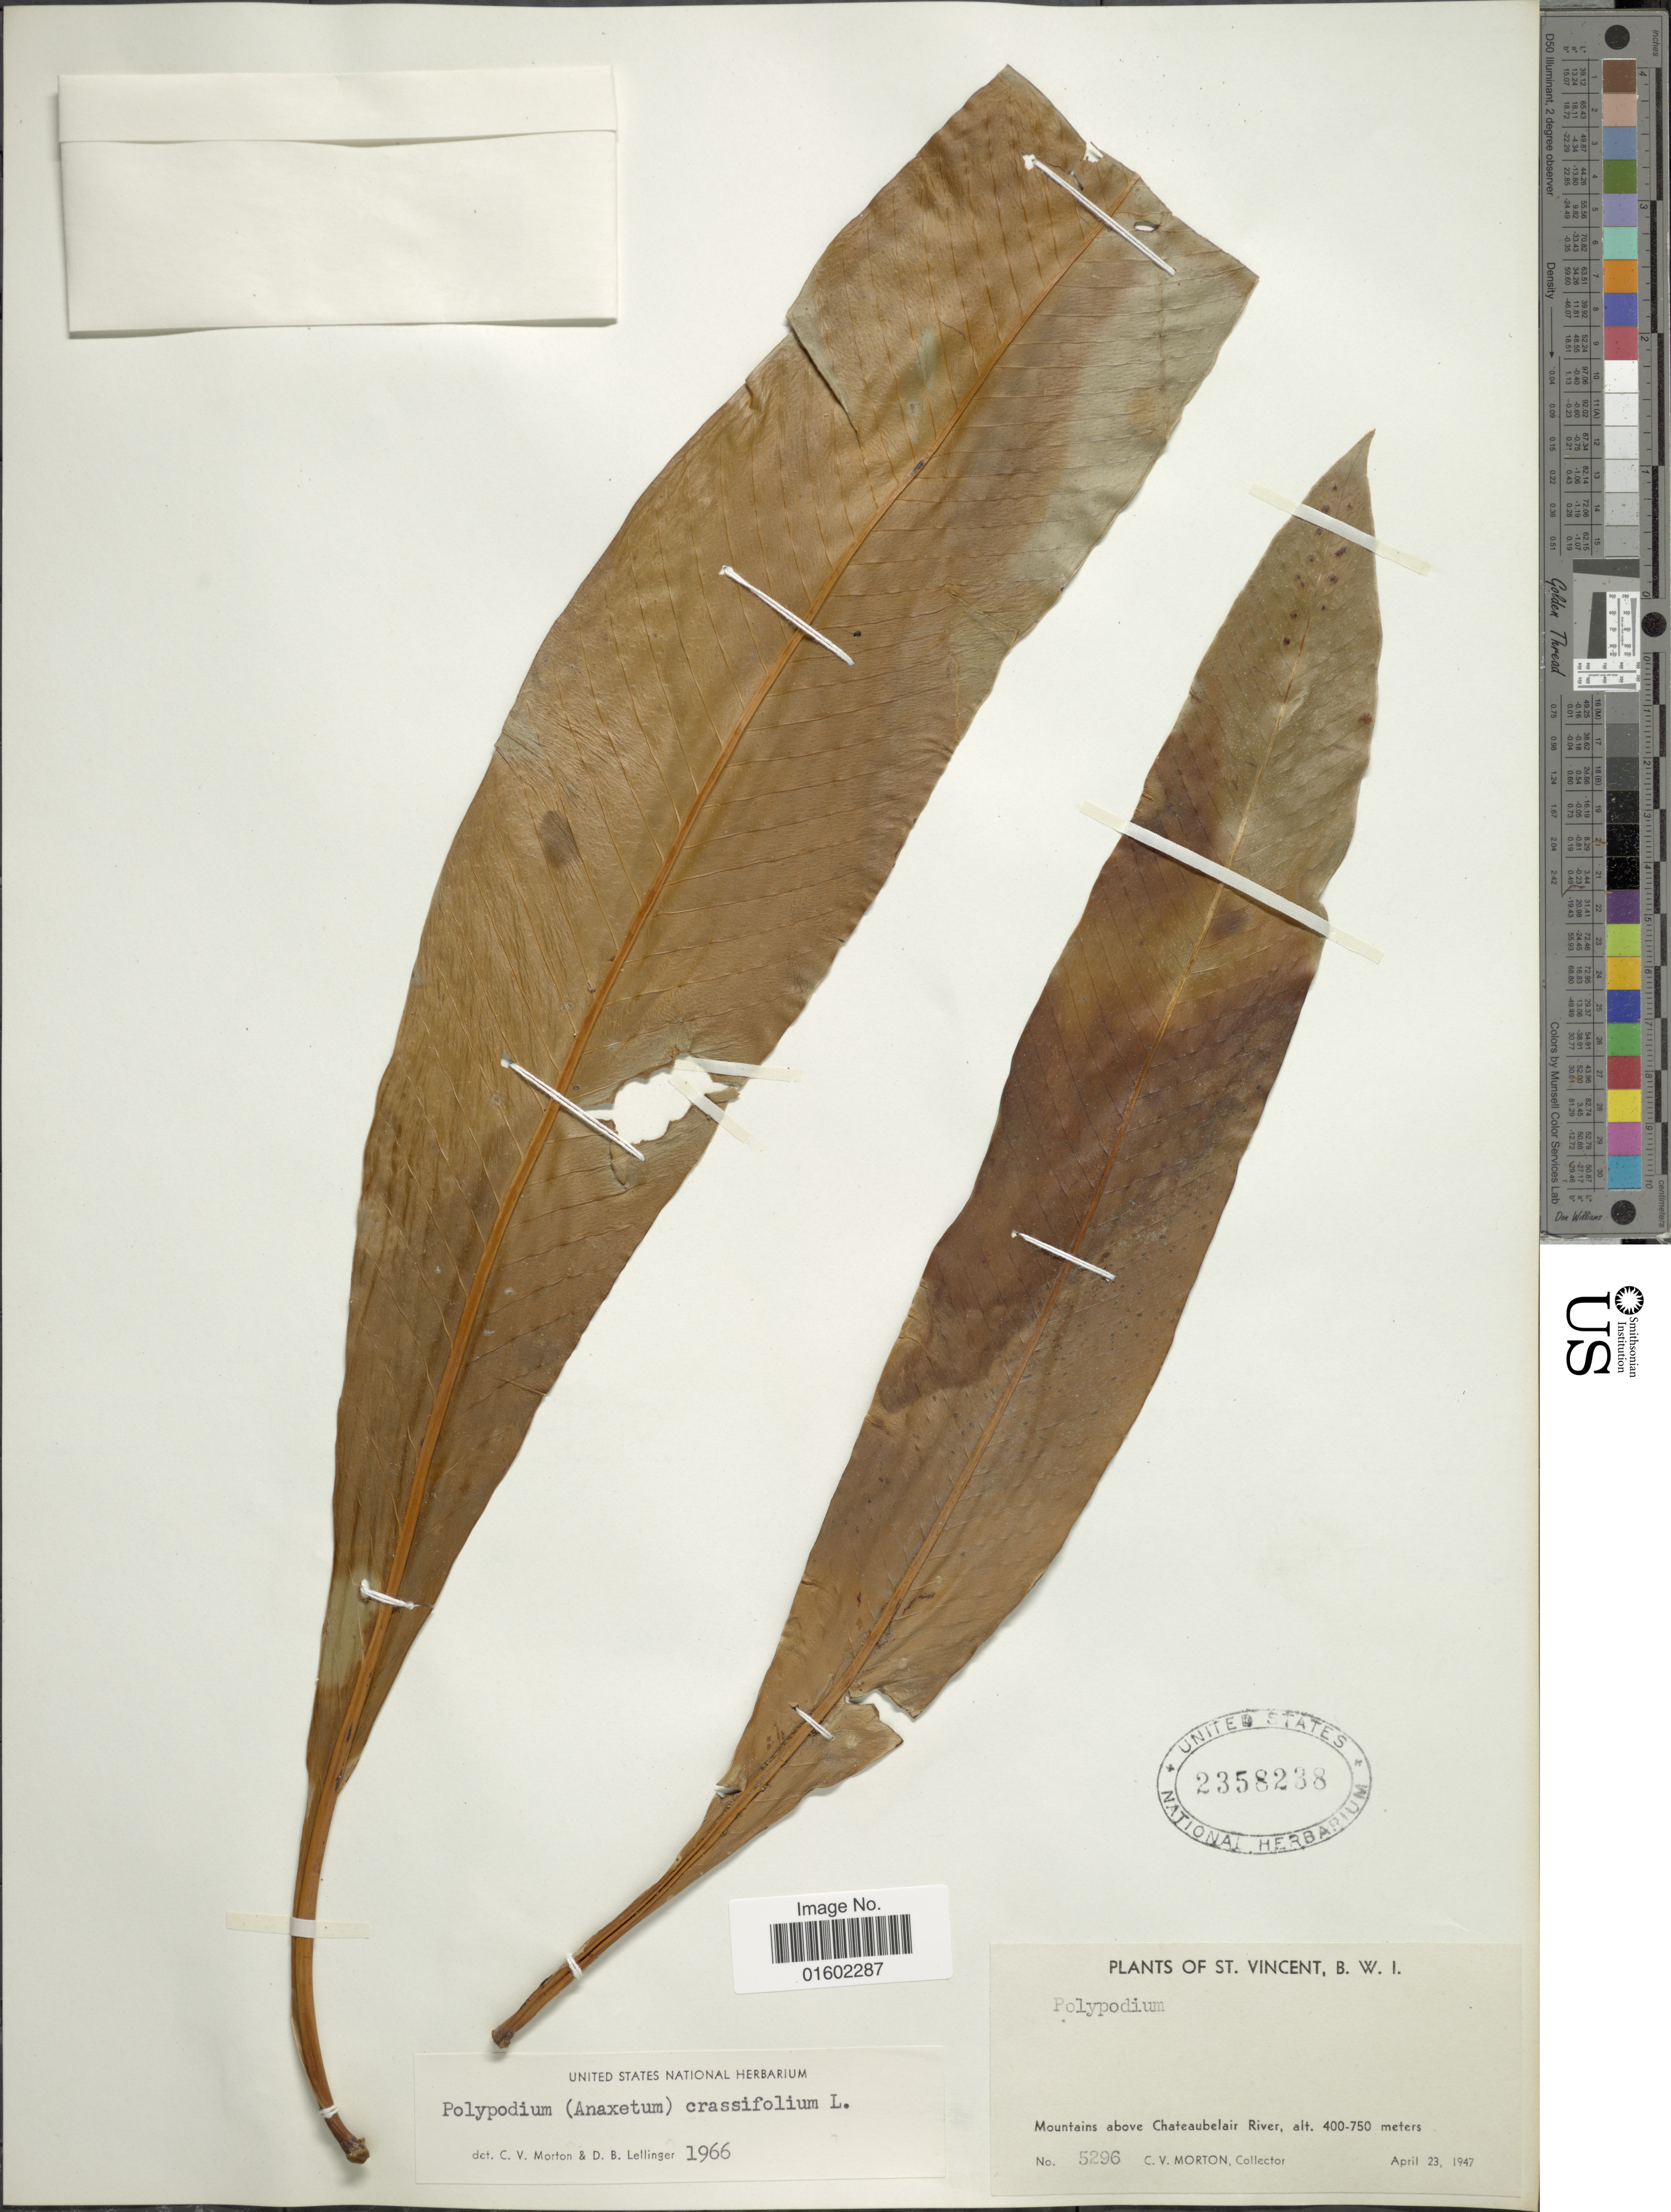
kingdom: Plantae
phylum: Tracheophyta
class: Polypodiopsida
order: Polypodiales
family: Polypodiaceae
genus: Niphidium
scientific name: Niphidium crassifolium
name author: (L.) Lellinger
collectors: C. V. Morton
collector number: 5296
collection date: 1947-04-23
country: St. Vincent - Grenadines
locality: St. Vincent, Mountains above Chateaubelair River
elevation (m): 400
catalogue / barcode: US 2358238